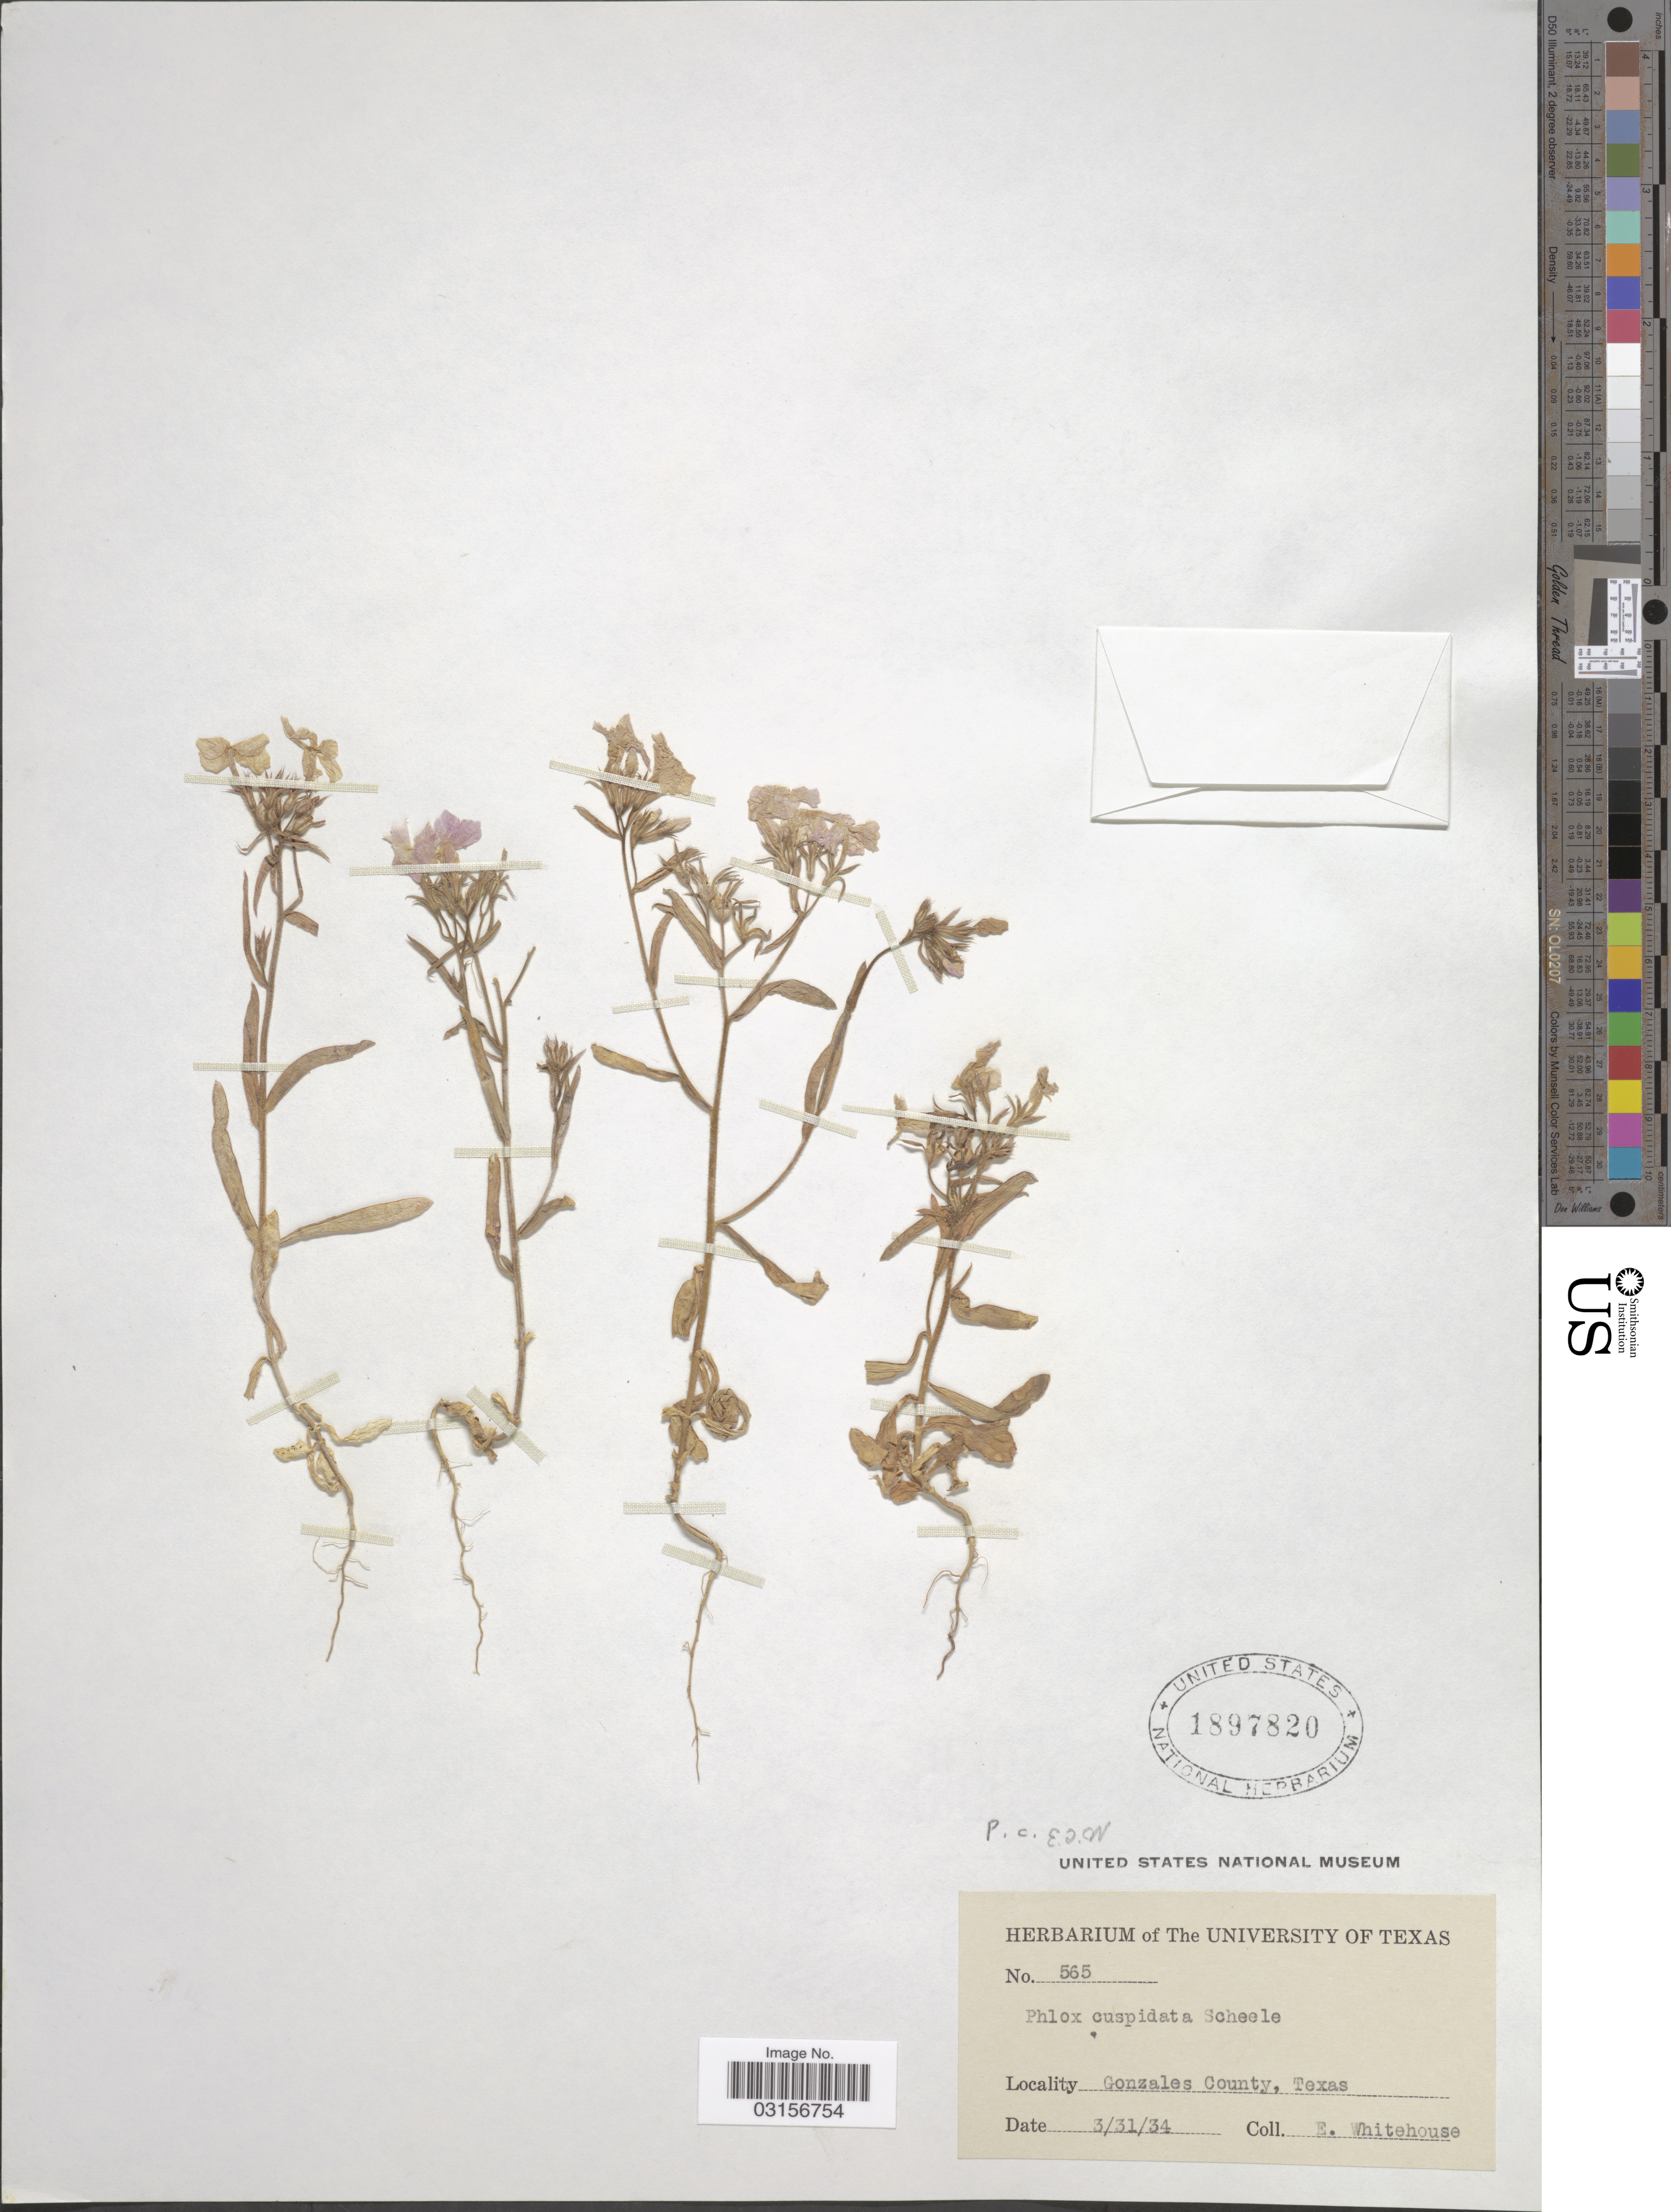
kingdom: Plantae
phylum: Tracheophyta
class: Magnoliopsida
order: Ericales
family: Polemoniaceae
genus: Phlox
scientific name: Phlox cuspidata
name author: Scheele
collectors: E. Whitehouse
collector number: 565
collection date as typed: Transcribed d/m/y: 31/3/34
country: United States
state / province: Texas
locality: Gonzales County, Texas.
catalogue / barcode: US 1897820